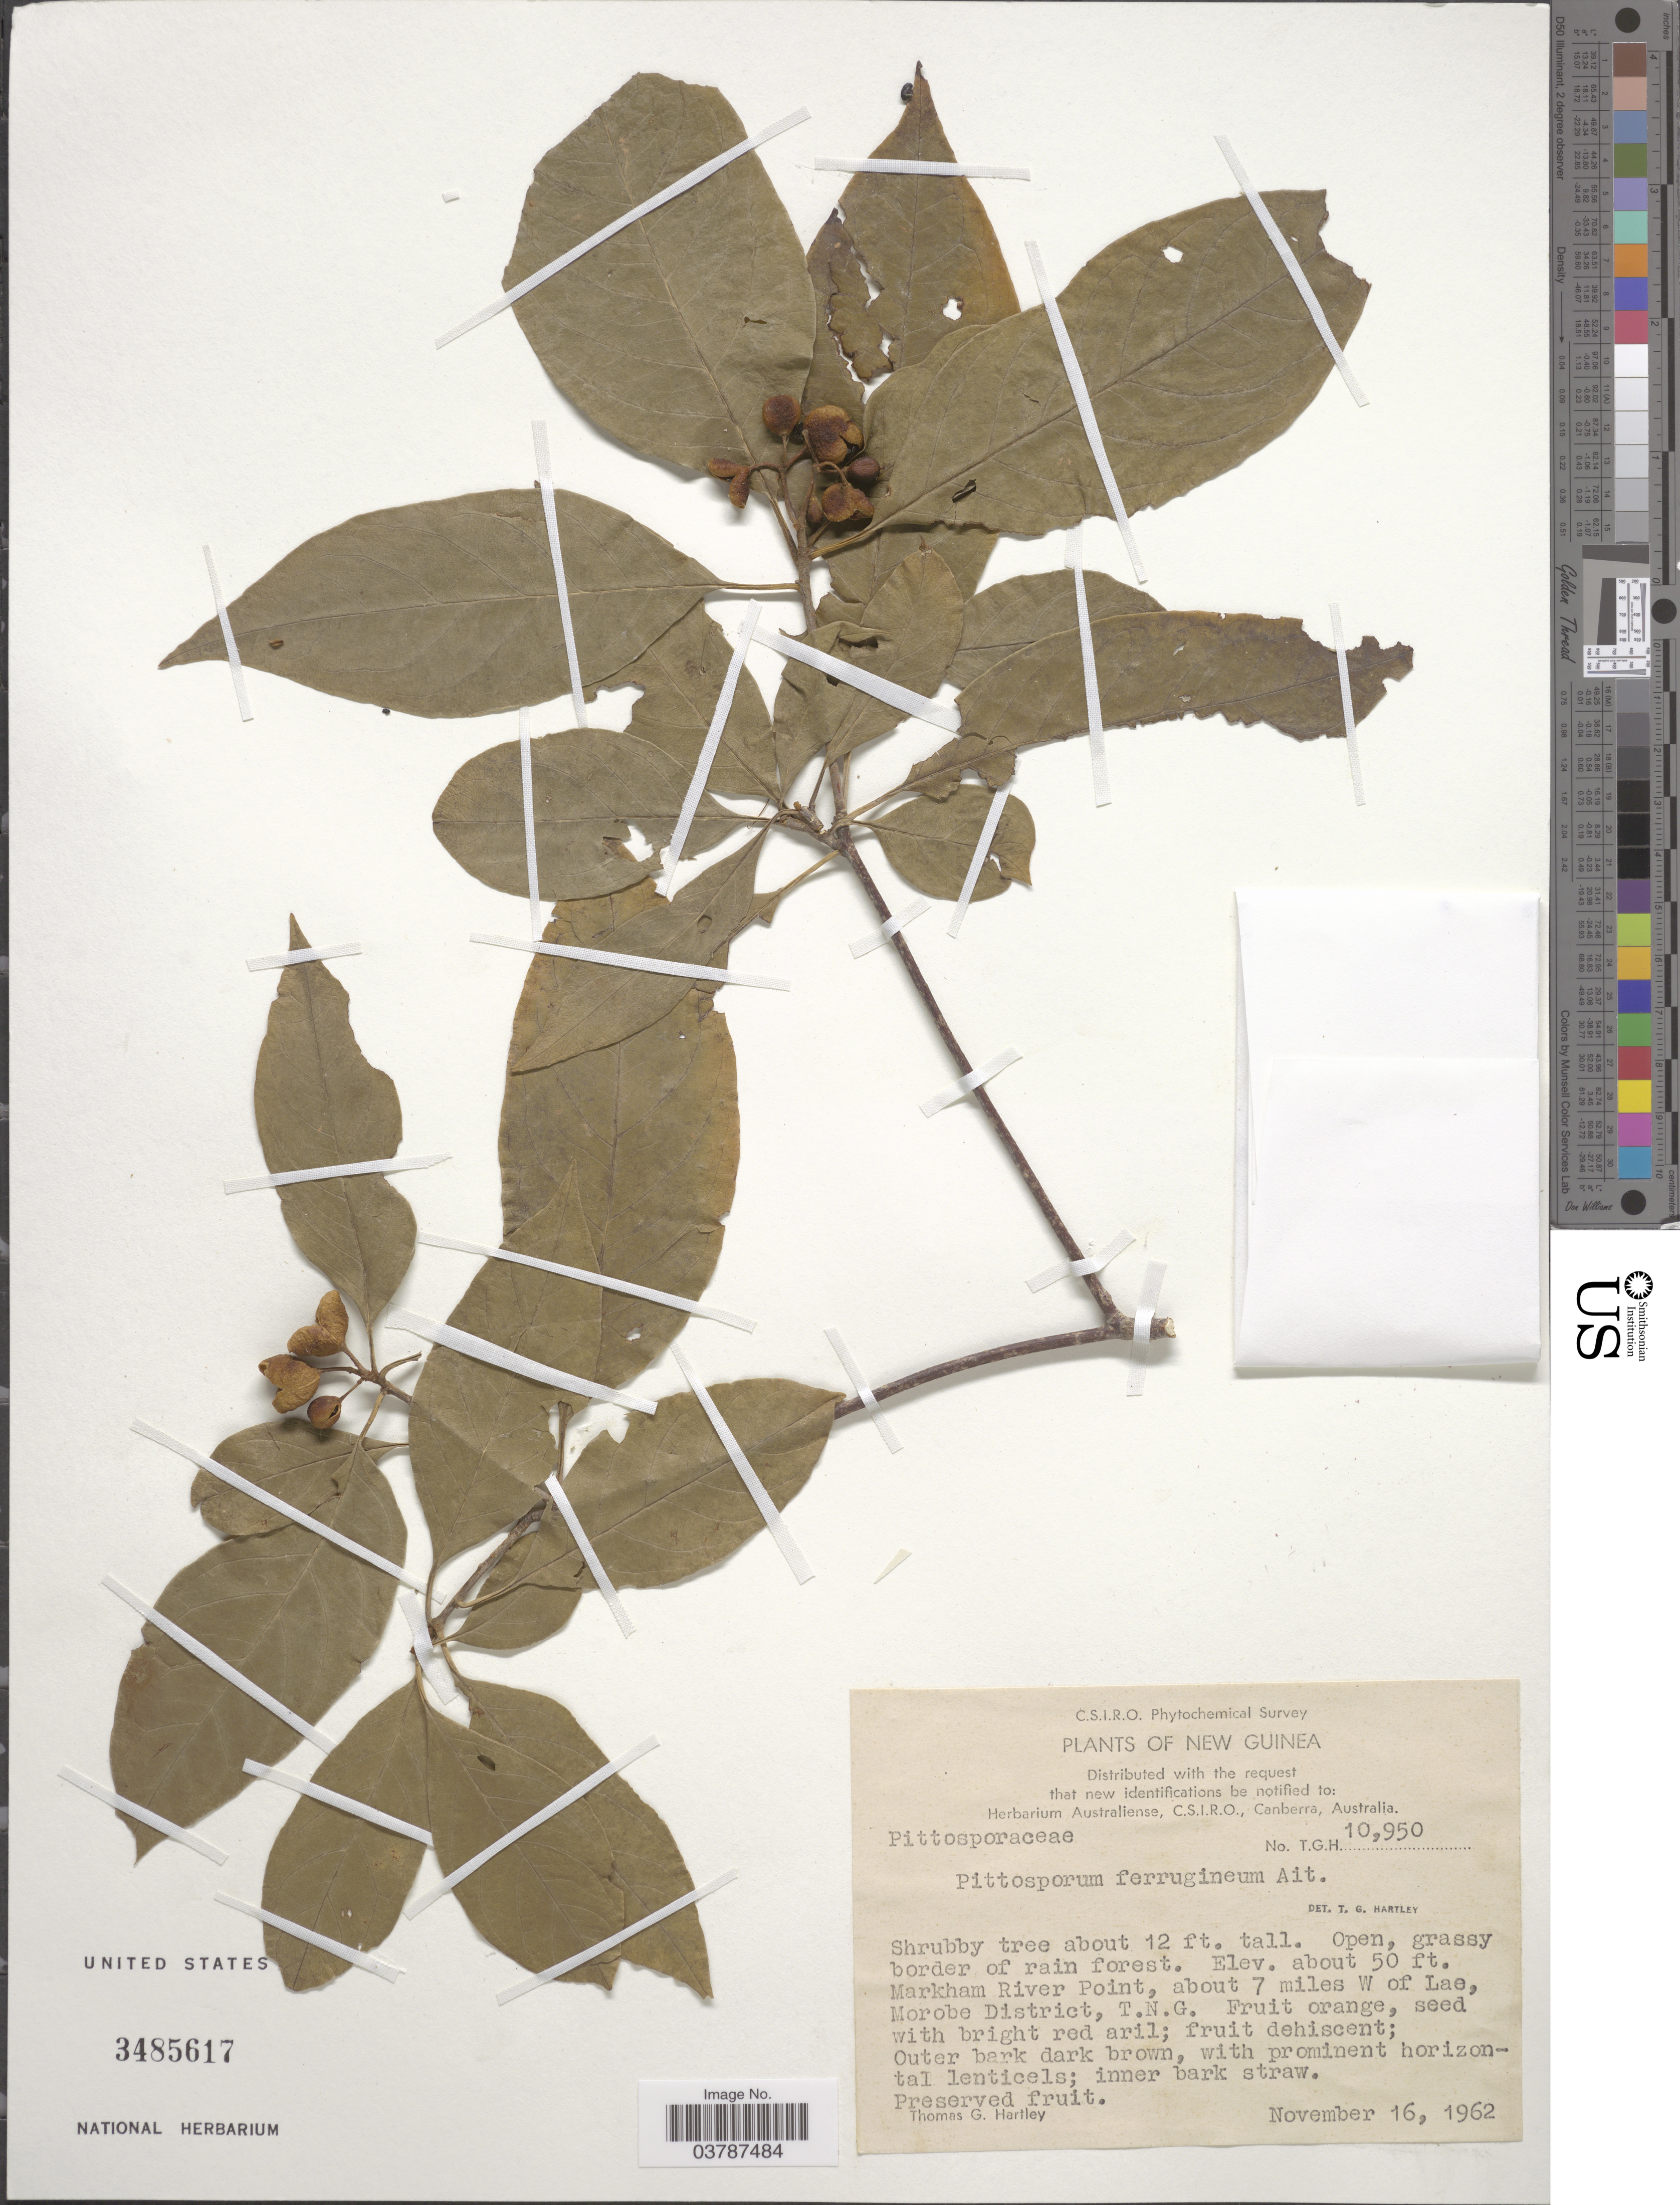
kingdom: Plantae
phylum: Tracheophyta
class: Magnoliopsida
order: Apiales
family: Pittosporaceae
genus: Pittosporum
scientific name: Pittosporum ferrugineum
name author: Dryand. ex Aiton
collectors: T. G. Hartley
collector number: T.G.H.10950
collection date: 1962-11-16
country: Papua New Guinea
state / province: Morobe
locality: New Guinea. Markham River Point, about 7 miles W of Lae, Morobe District, T. N. G.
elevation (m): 15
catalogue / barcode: US 3485617